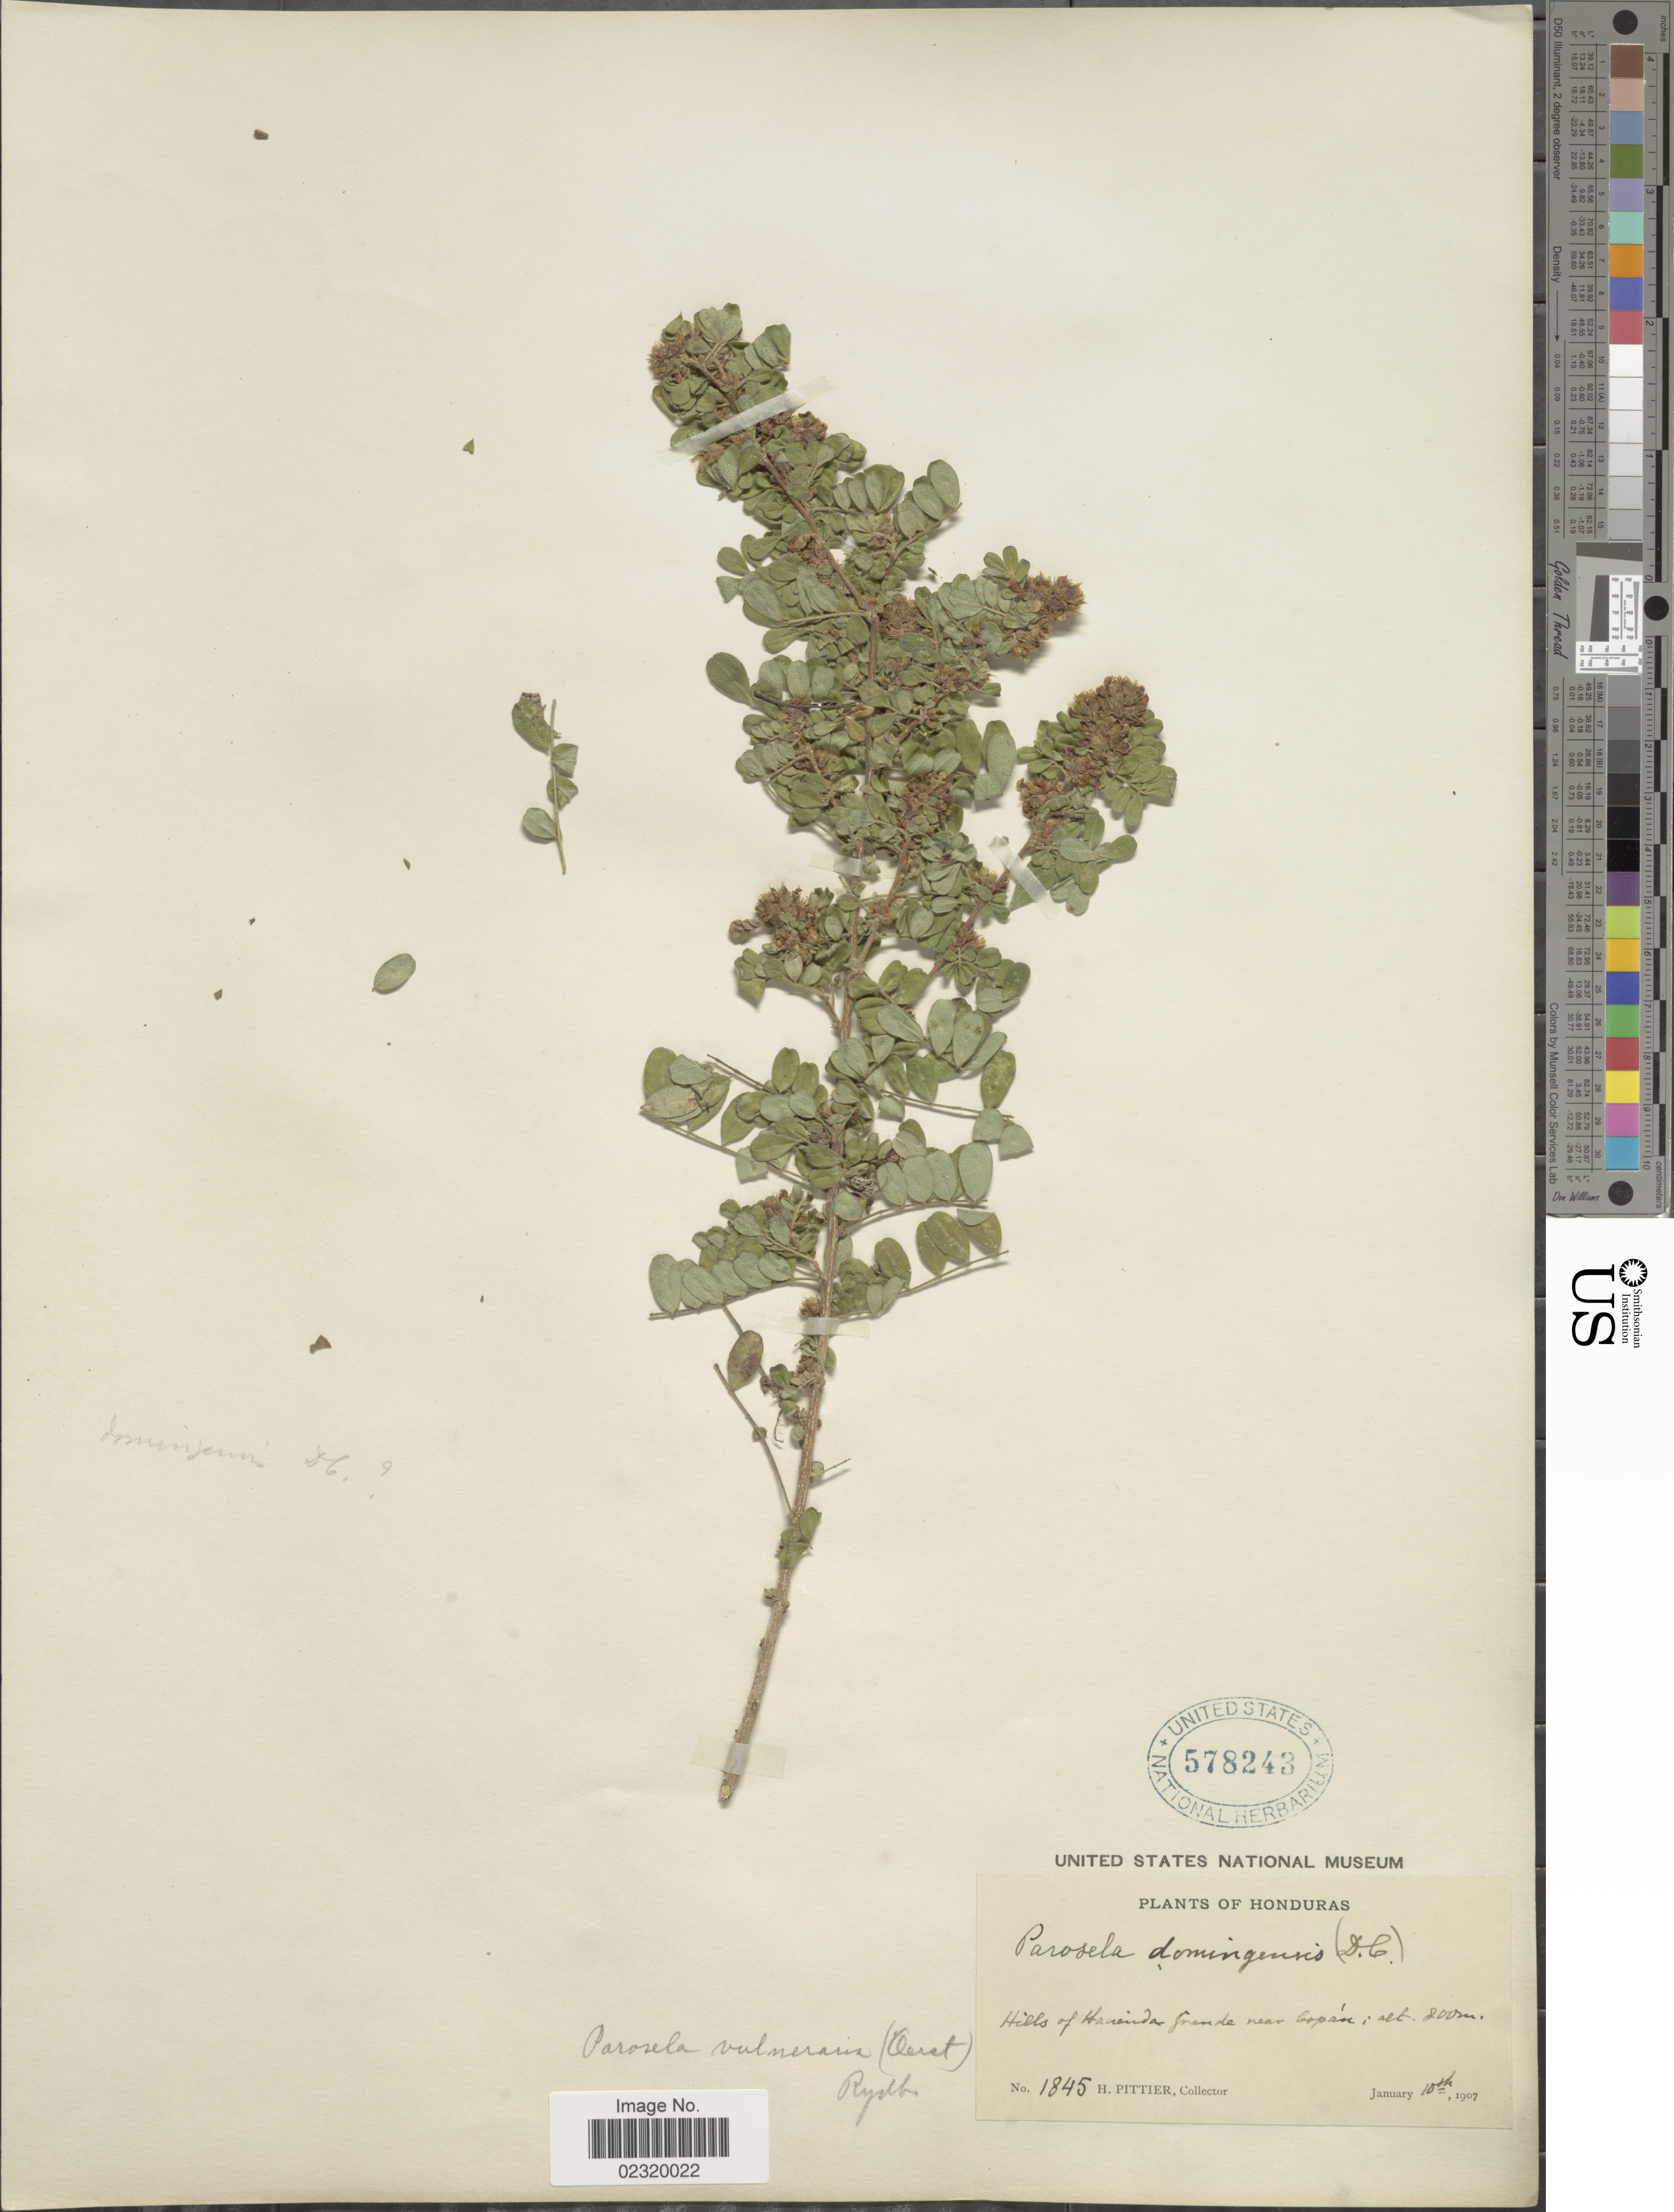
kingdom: Plantae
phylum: Tracheophyta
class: Magnoliopsida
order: Fabales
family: Fabaceae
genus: Dalea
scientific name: Dalea scandens var. vulneraria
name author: (Oerst.) Barneby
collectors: H. F. Pittier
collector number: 1845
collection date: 1907-01-10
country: Honduras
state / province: Copán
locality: Hills of Hacienda Grande near Copán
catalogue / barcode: US 578243